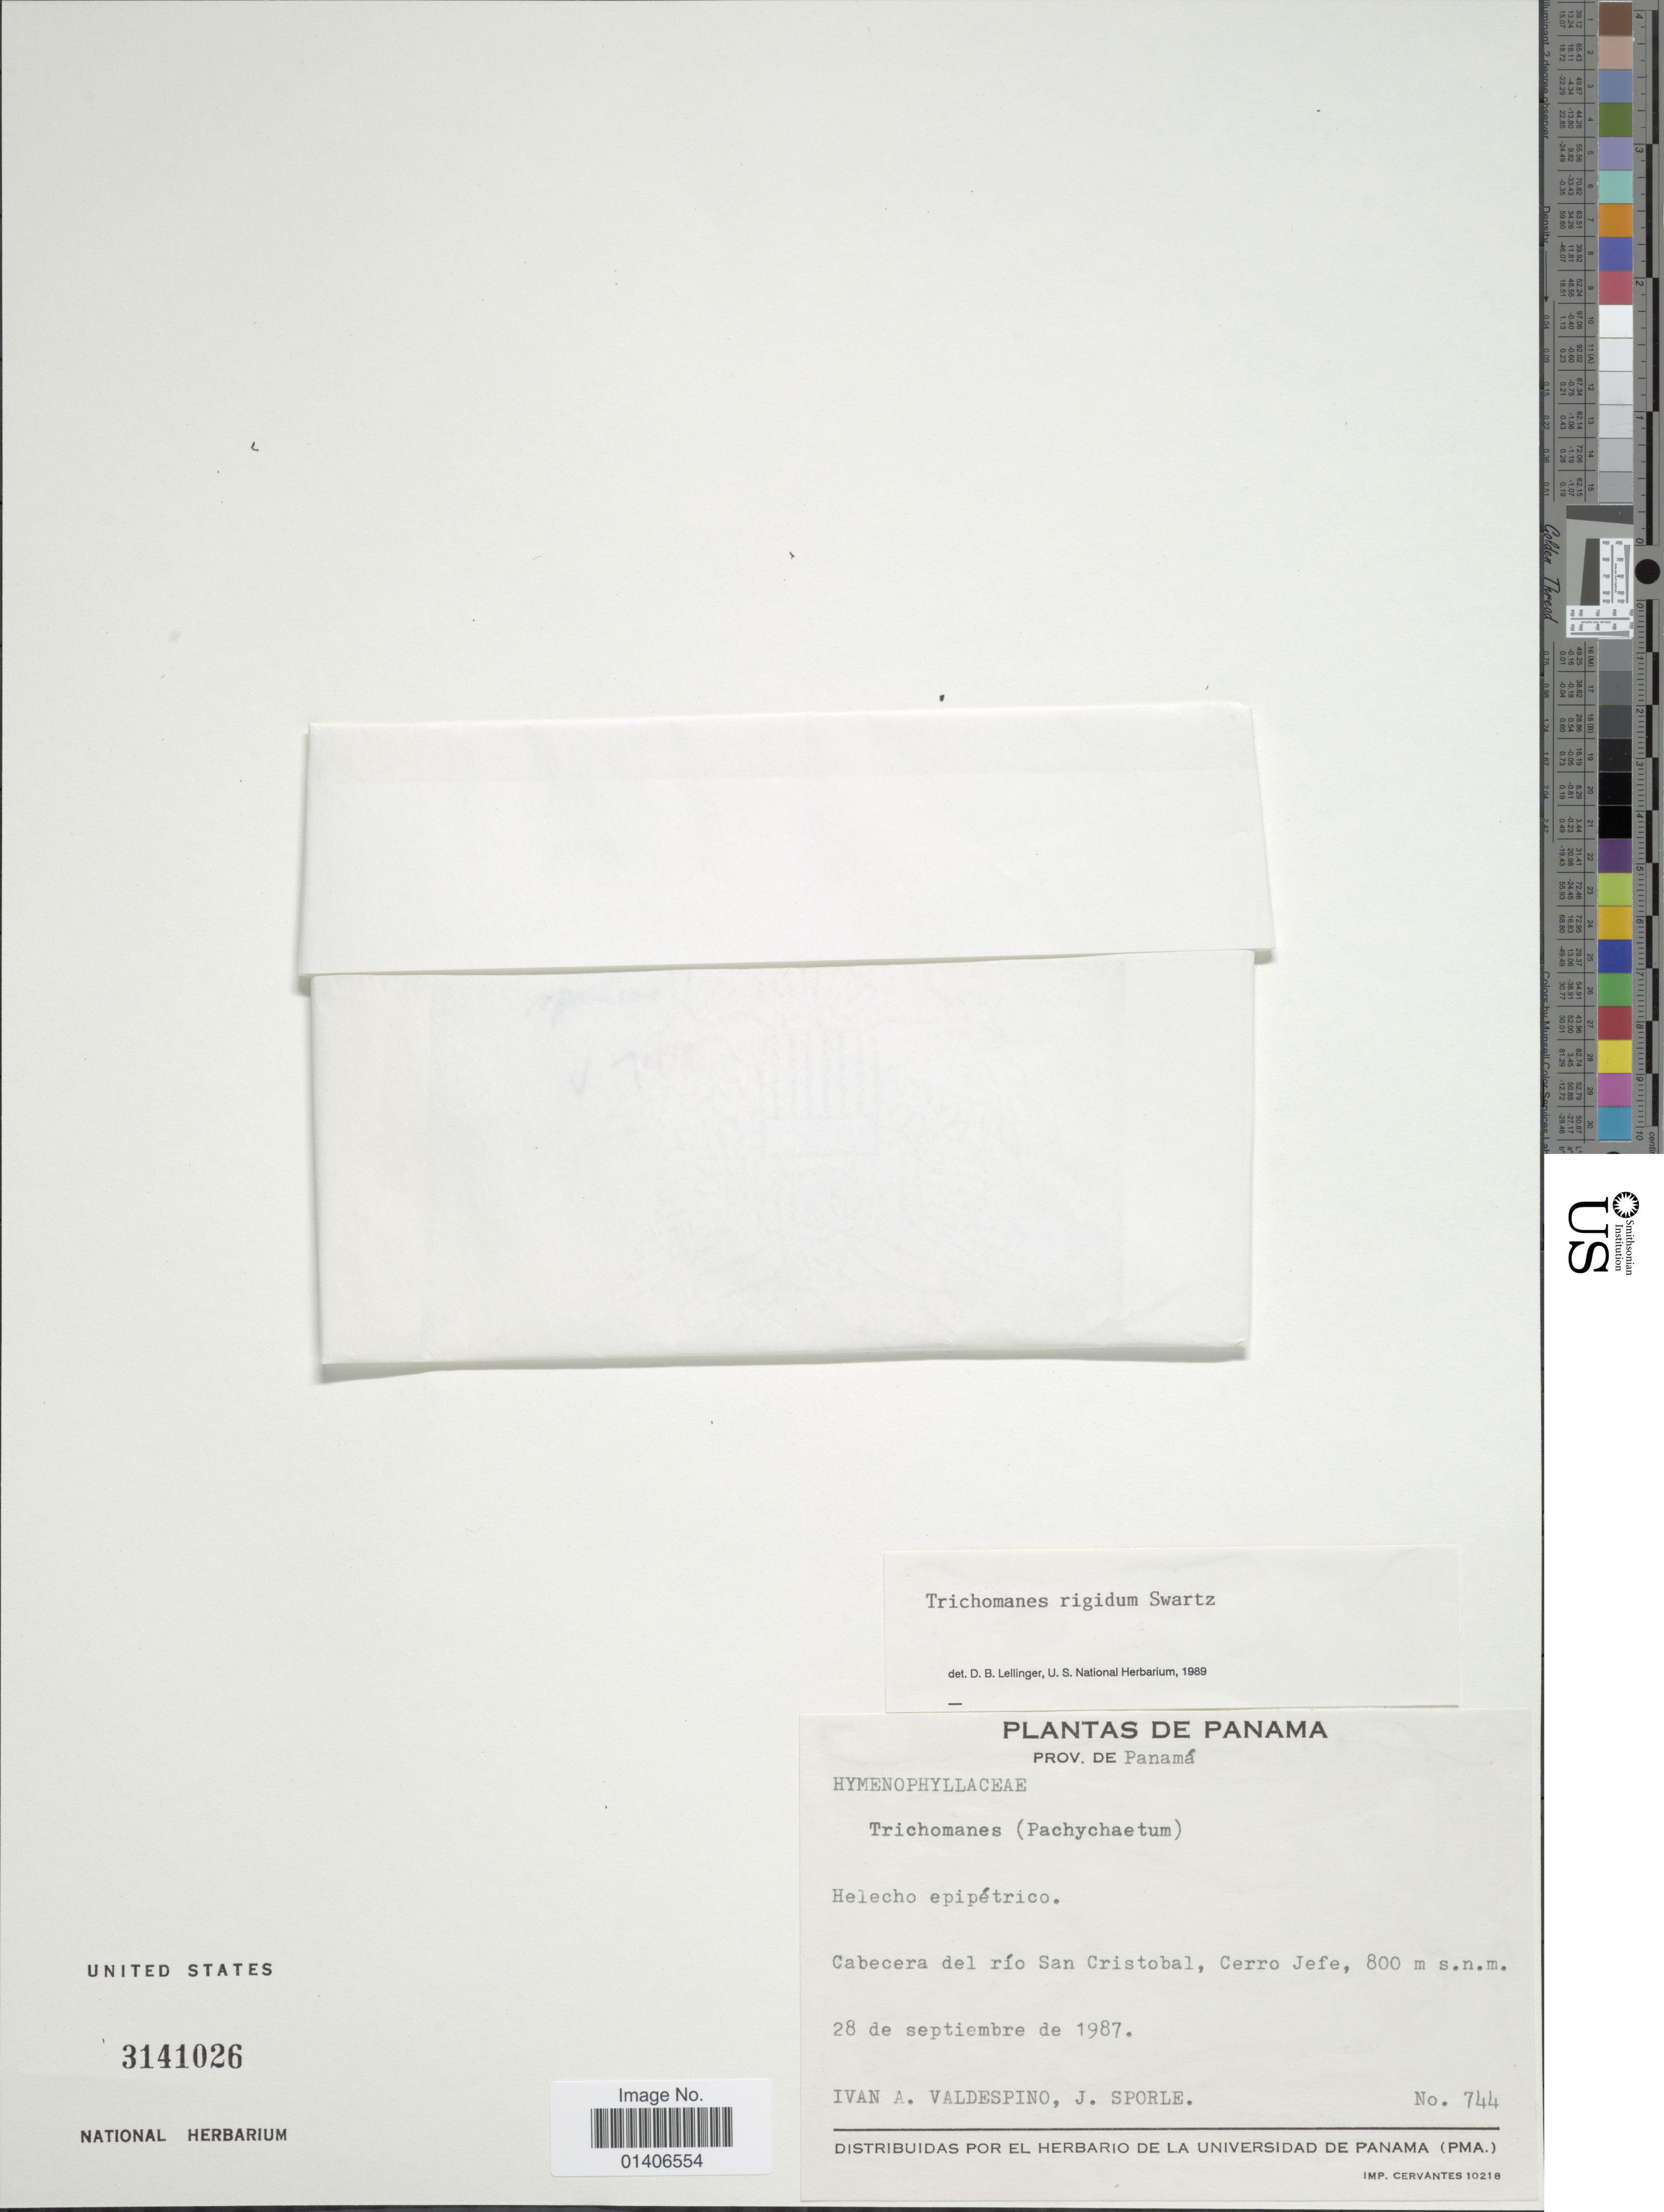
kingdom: Plantae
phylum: Tracheophyta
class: Polypodiopsida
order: Hymenophyllales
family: Hymenophyllaceae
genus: Abrodictyum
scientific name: Abrodictyum rigidum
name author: (Sw.) Ebihara & Dubuisson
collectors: I. A. Valdespino & J. Sporle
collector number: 744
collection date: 1987-09-28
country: Panama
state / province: Panamá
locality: Cabecera del río San Cristobal, Cerro Jefe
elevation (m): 800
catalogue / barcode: US 3141026